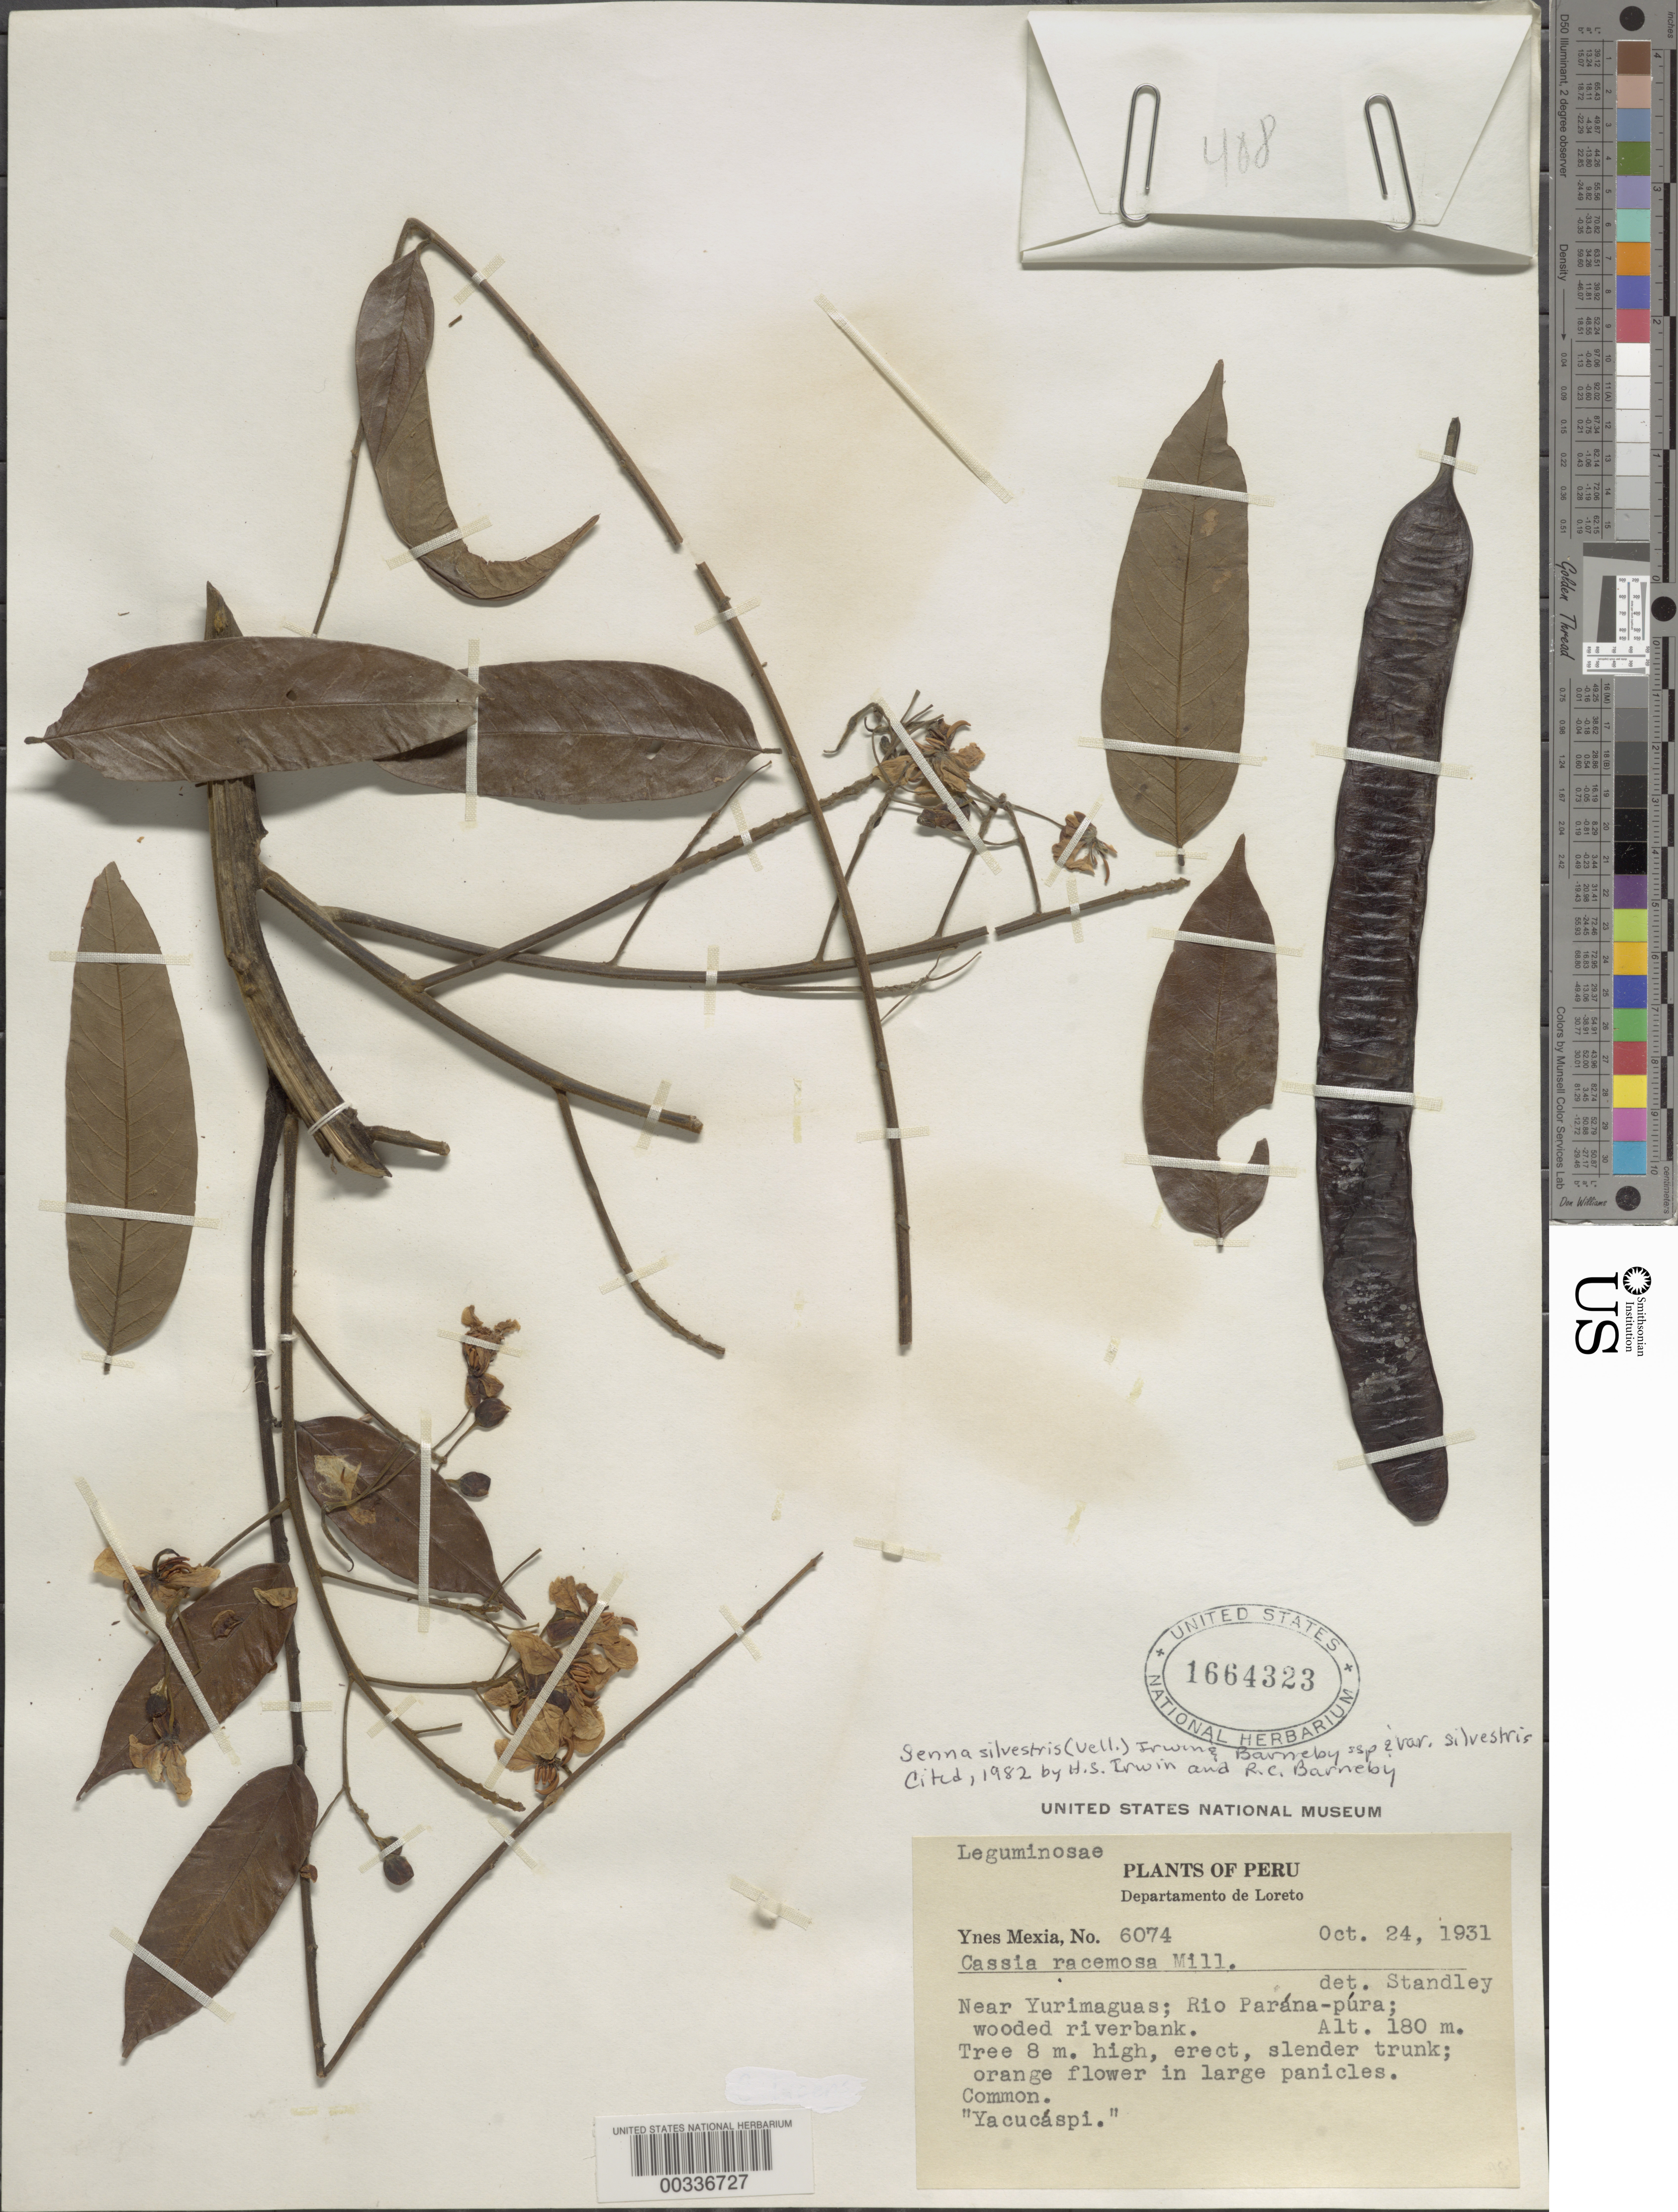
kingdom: Plantae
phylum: Tracheophyta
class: Magnoliopsida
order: Fabales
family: Fabaceae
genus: Senna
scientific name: Senna silvestris var. silvestris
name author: (Vell.) H.S. Irwin & Barneby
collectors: Y. Mexia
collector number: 6074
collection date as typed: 24 Oct 1931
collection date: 1931-10-24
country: Peru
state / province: Loreto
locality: Rio Parana-Pura, near Yurimaguas.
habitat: Wooded riverbank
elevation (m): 180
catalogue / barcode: US 1664323